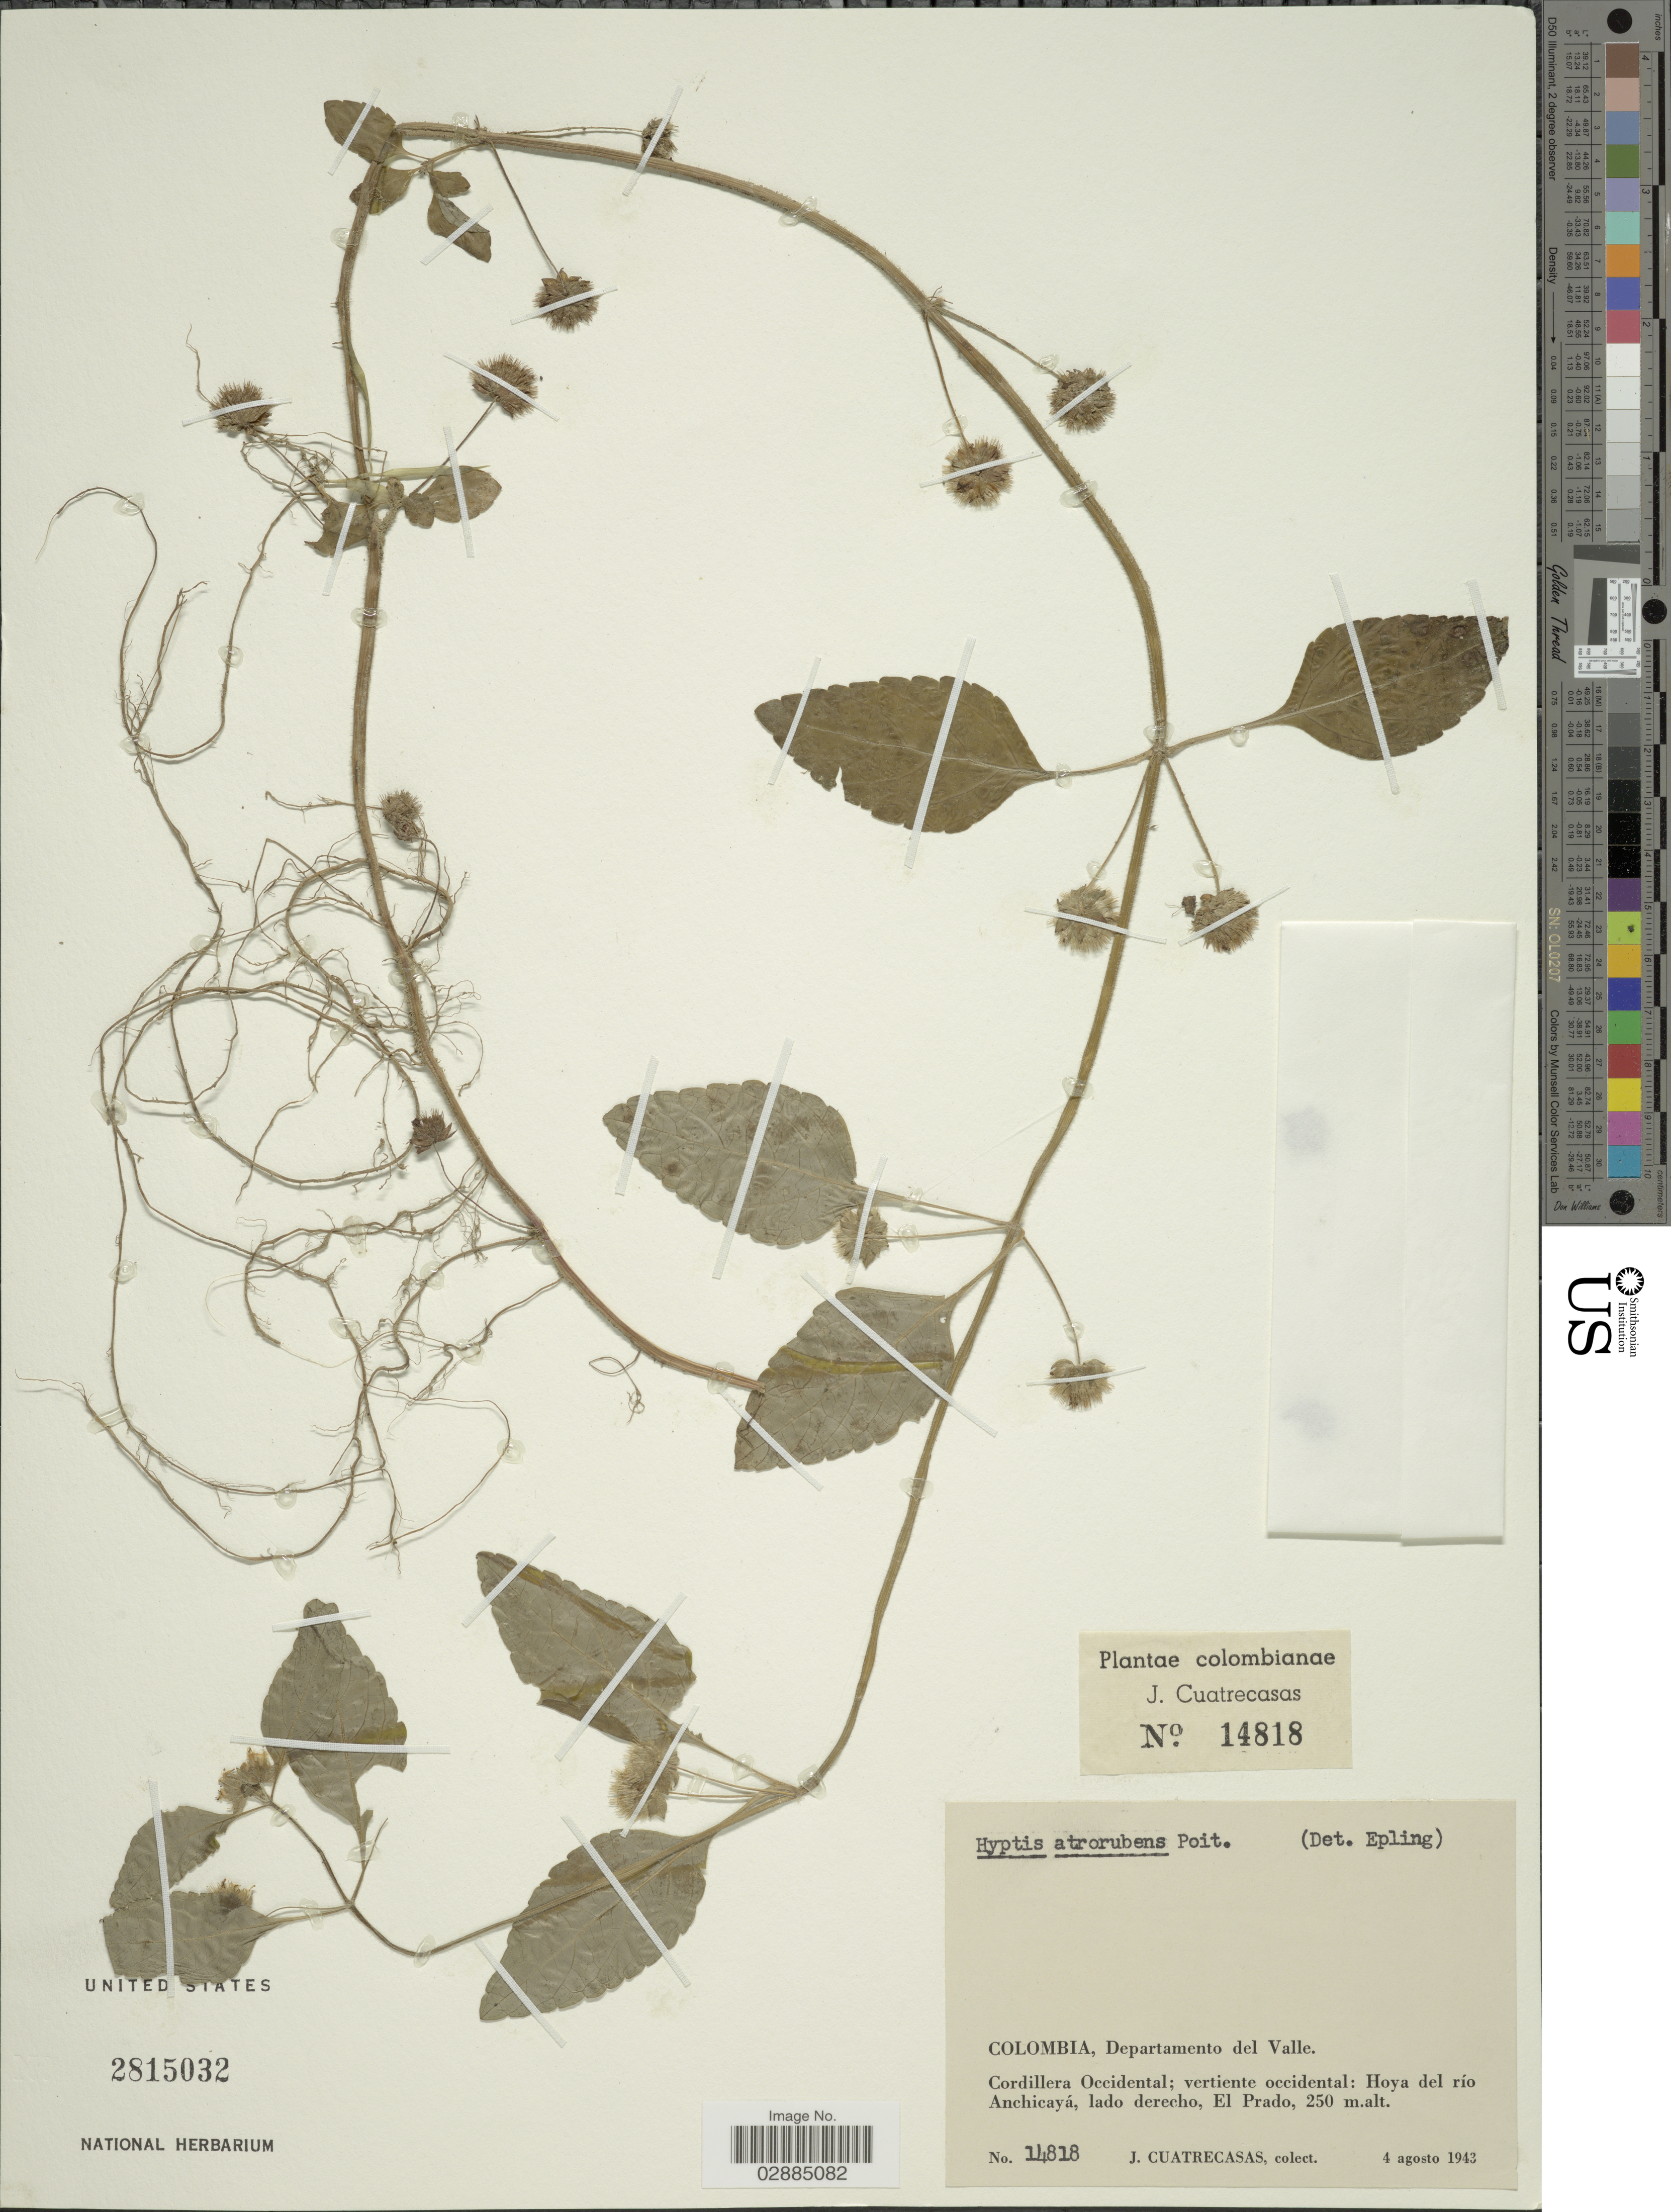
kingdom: Plantae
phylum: Tracheophyta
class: Magnoliopsida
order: Lamiales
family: Lamiaceae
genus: Hyptis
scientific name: Hyptis atrorubens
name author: Poit.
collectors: J. Cuatrecasas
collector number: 14818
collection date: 1943-08-04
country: Colombia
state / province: Valle del Cauca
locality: Departamento del Valle, Cordillera Occidental, vertiente occidental, Hoya del río Anchicayá, lado derecho, El Prado.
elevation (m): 250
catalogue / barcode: US 2815032